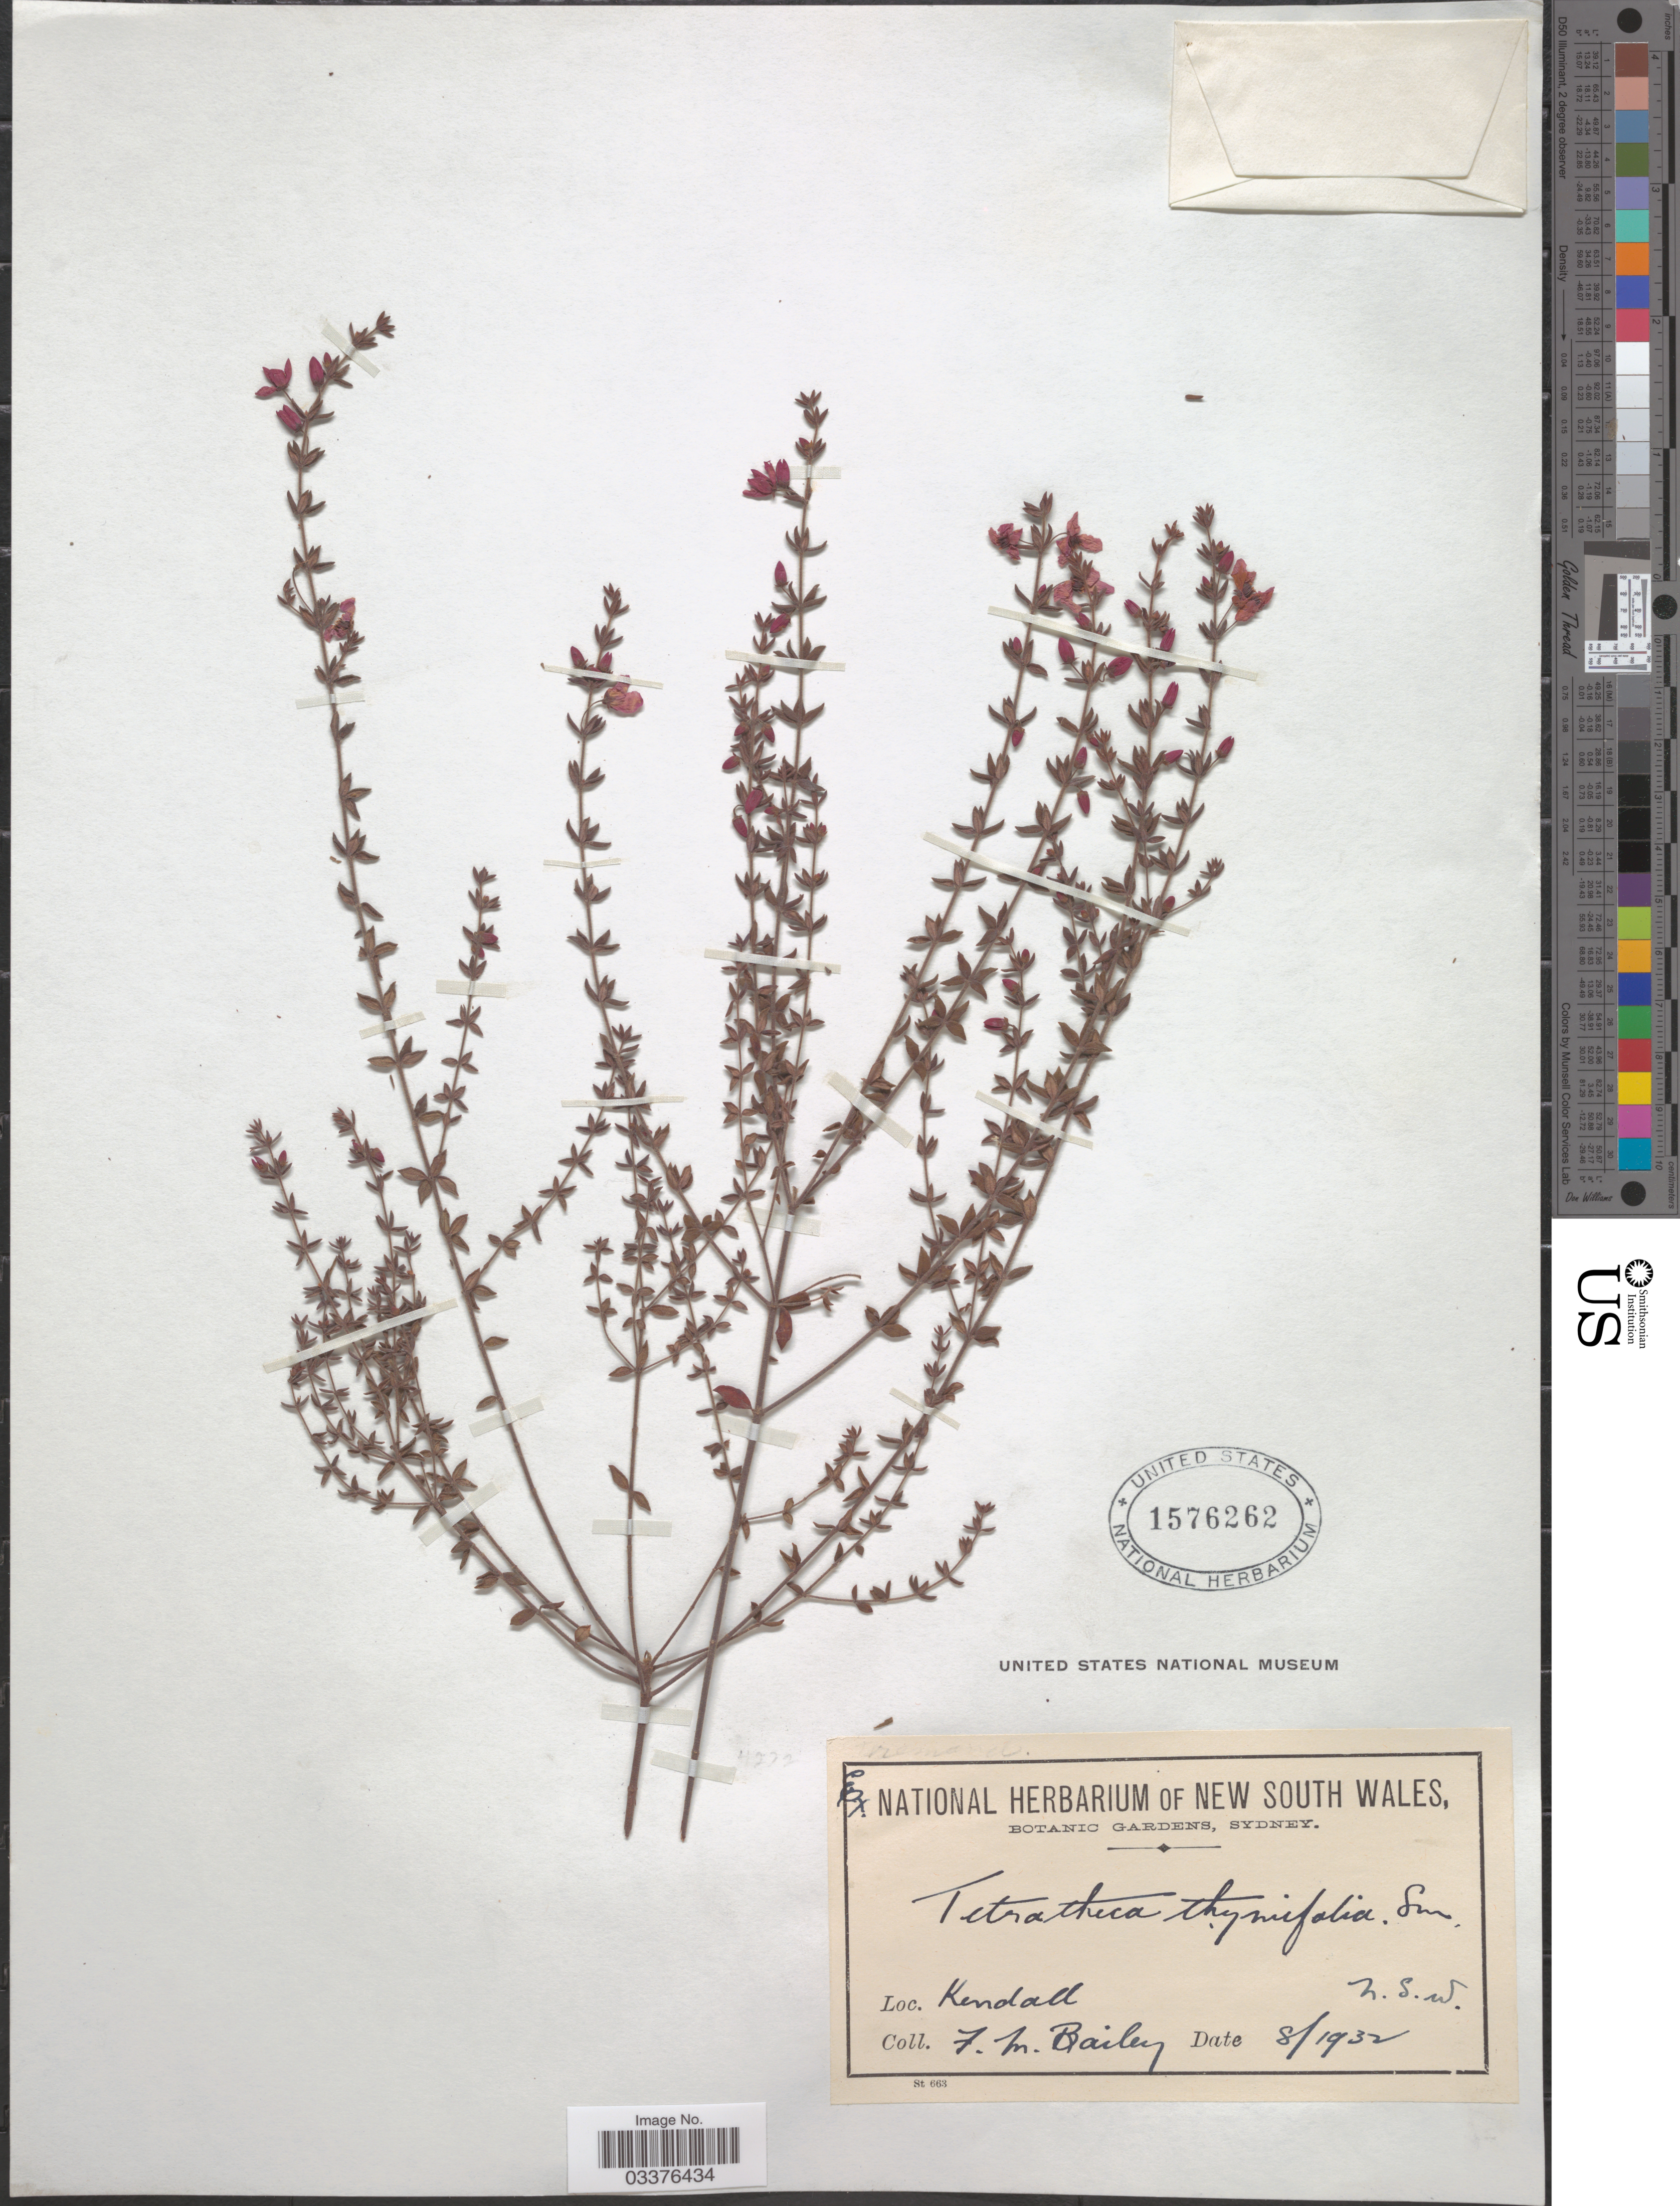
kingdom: Plantae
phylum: Tracheophyta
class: Magnoliopsida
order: Oxalidales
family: Elaeocarpaceae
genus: Tetratheca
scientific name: Tetratheca thymifolia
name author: Sm.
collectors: F. M. Bailey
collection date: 1932-08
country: Australia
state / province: New South Wales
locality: Kendall.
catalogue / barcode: US 1576262